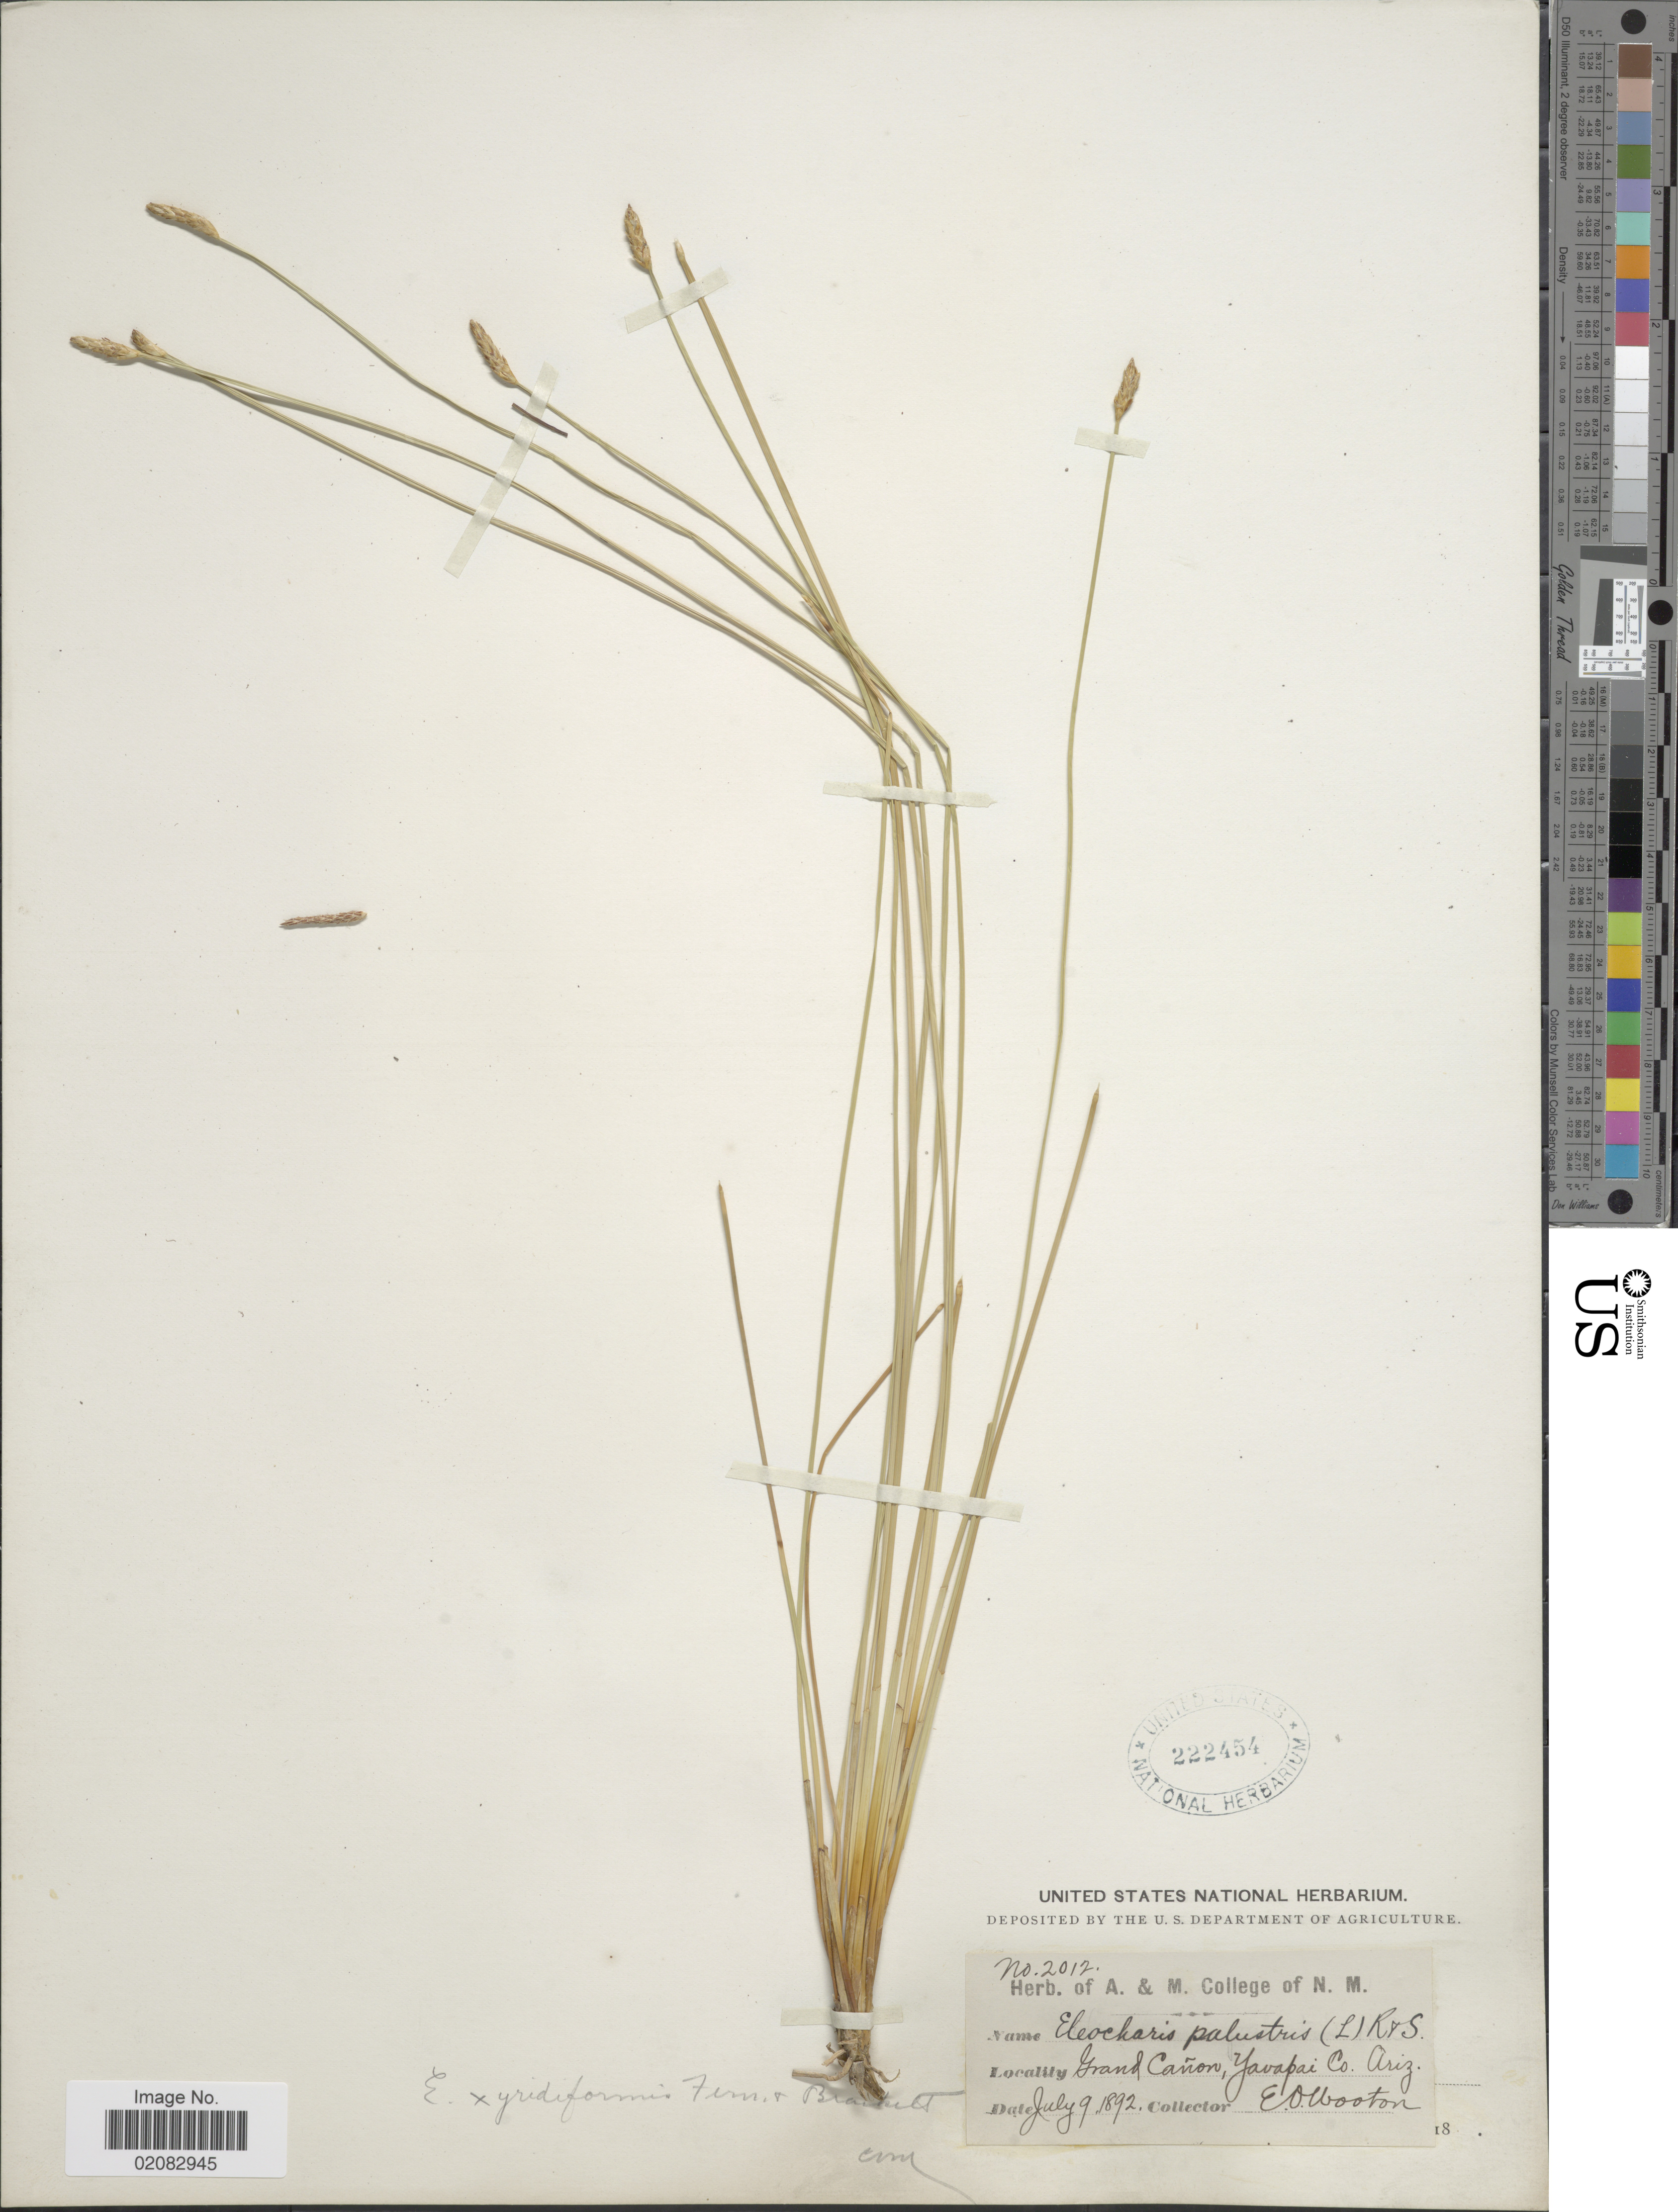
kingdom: Plantae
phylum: Tracheophyta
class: Liliopsida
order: Poales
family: Cyperaceae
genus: Eleocharis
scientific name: Eleocharis macrostachya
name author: Britton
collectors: E. O. Wooton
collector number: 2012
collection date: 1892-07-09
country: United States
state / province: Arizona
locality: Grand Canon, Yavapai Co.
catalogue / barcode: US 222454